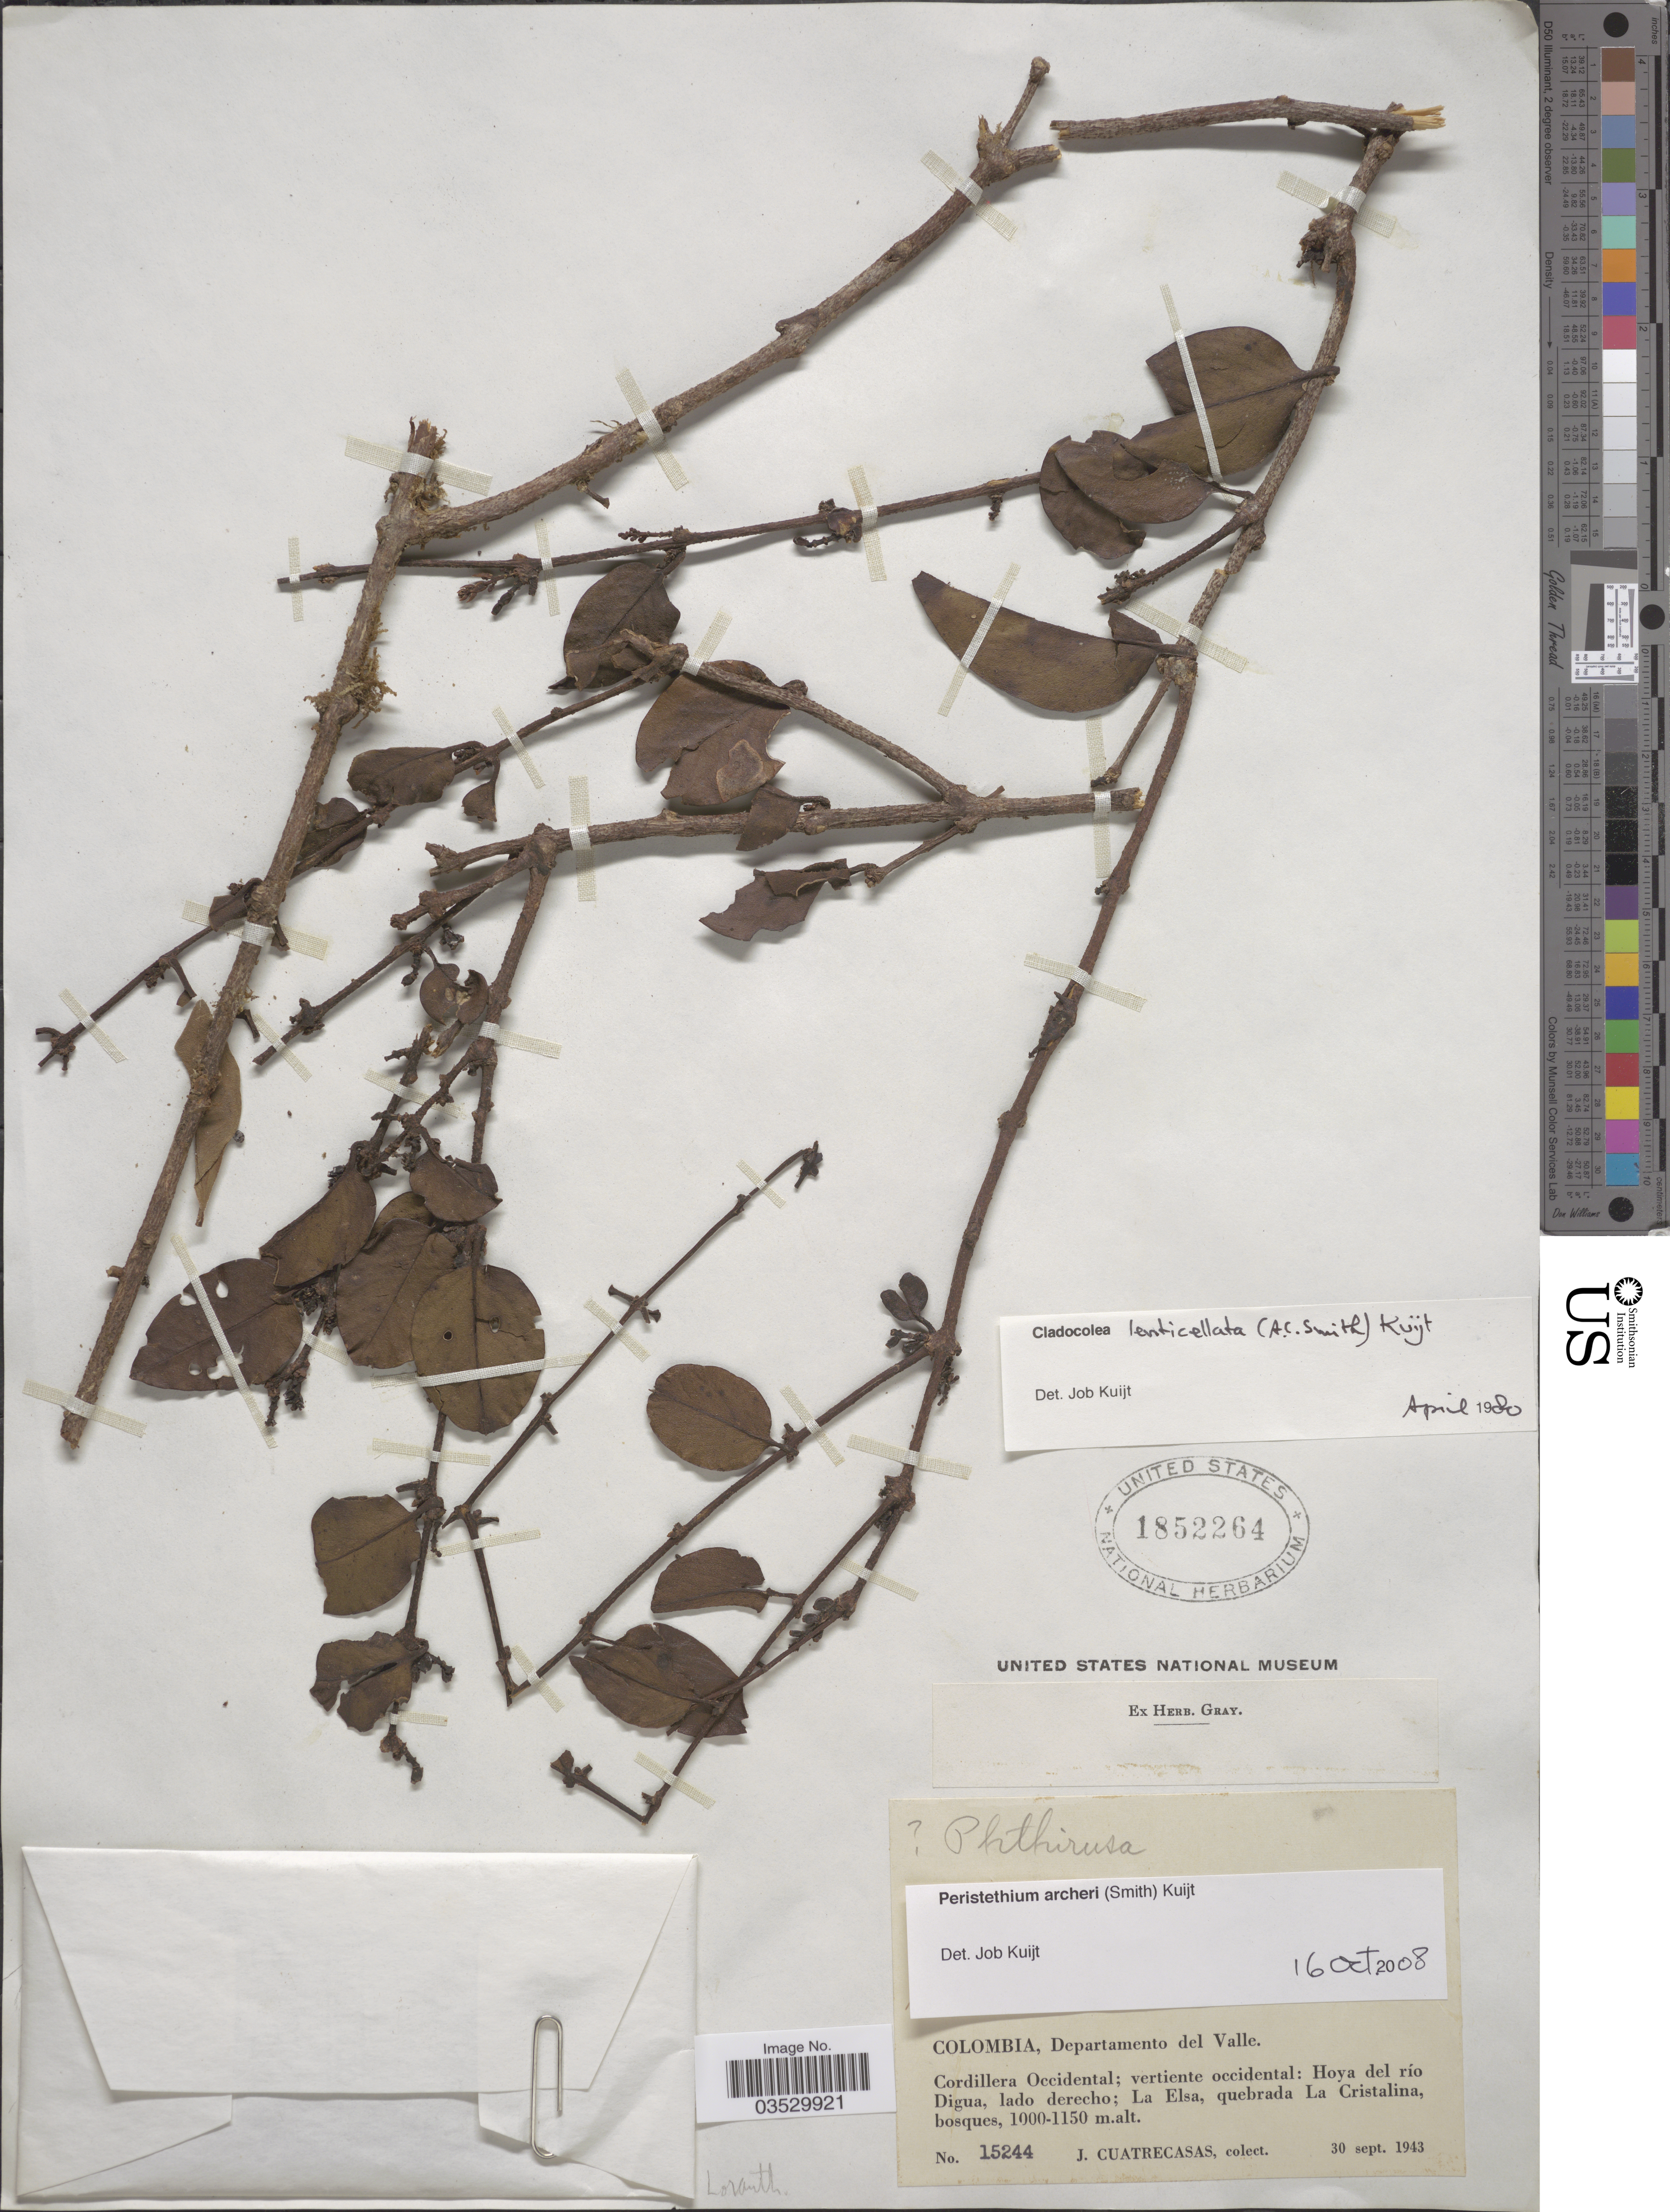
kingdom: Plantae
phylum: Tracheophyta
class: Magnoliopsida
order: Santalales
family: Loranthaceae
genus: Peristethium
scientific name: Peristethium archeri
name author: (A.C. Sm.) Kuijt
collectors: J. Cuatrecasas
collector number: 15244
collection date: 1943-09-30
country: Colombia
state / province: Valle del Cauca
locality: Departamento del Valle. Cordillera Occidental; vertiente occidental: Hoya del río Digua, lado derecho; La Elsa, quebrada La Cristalina.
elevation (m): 1000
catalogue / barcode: US 1852264